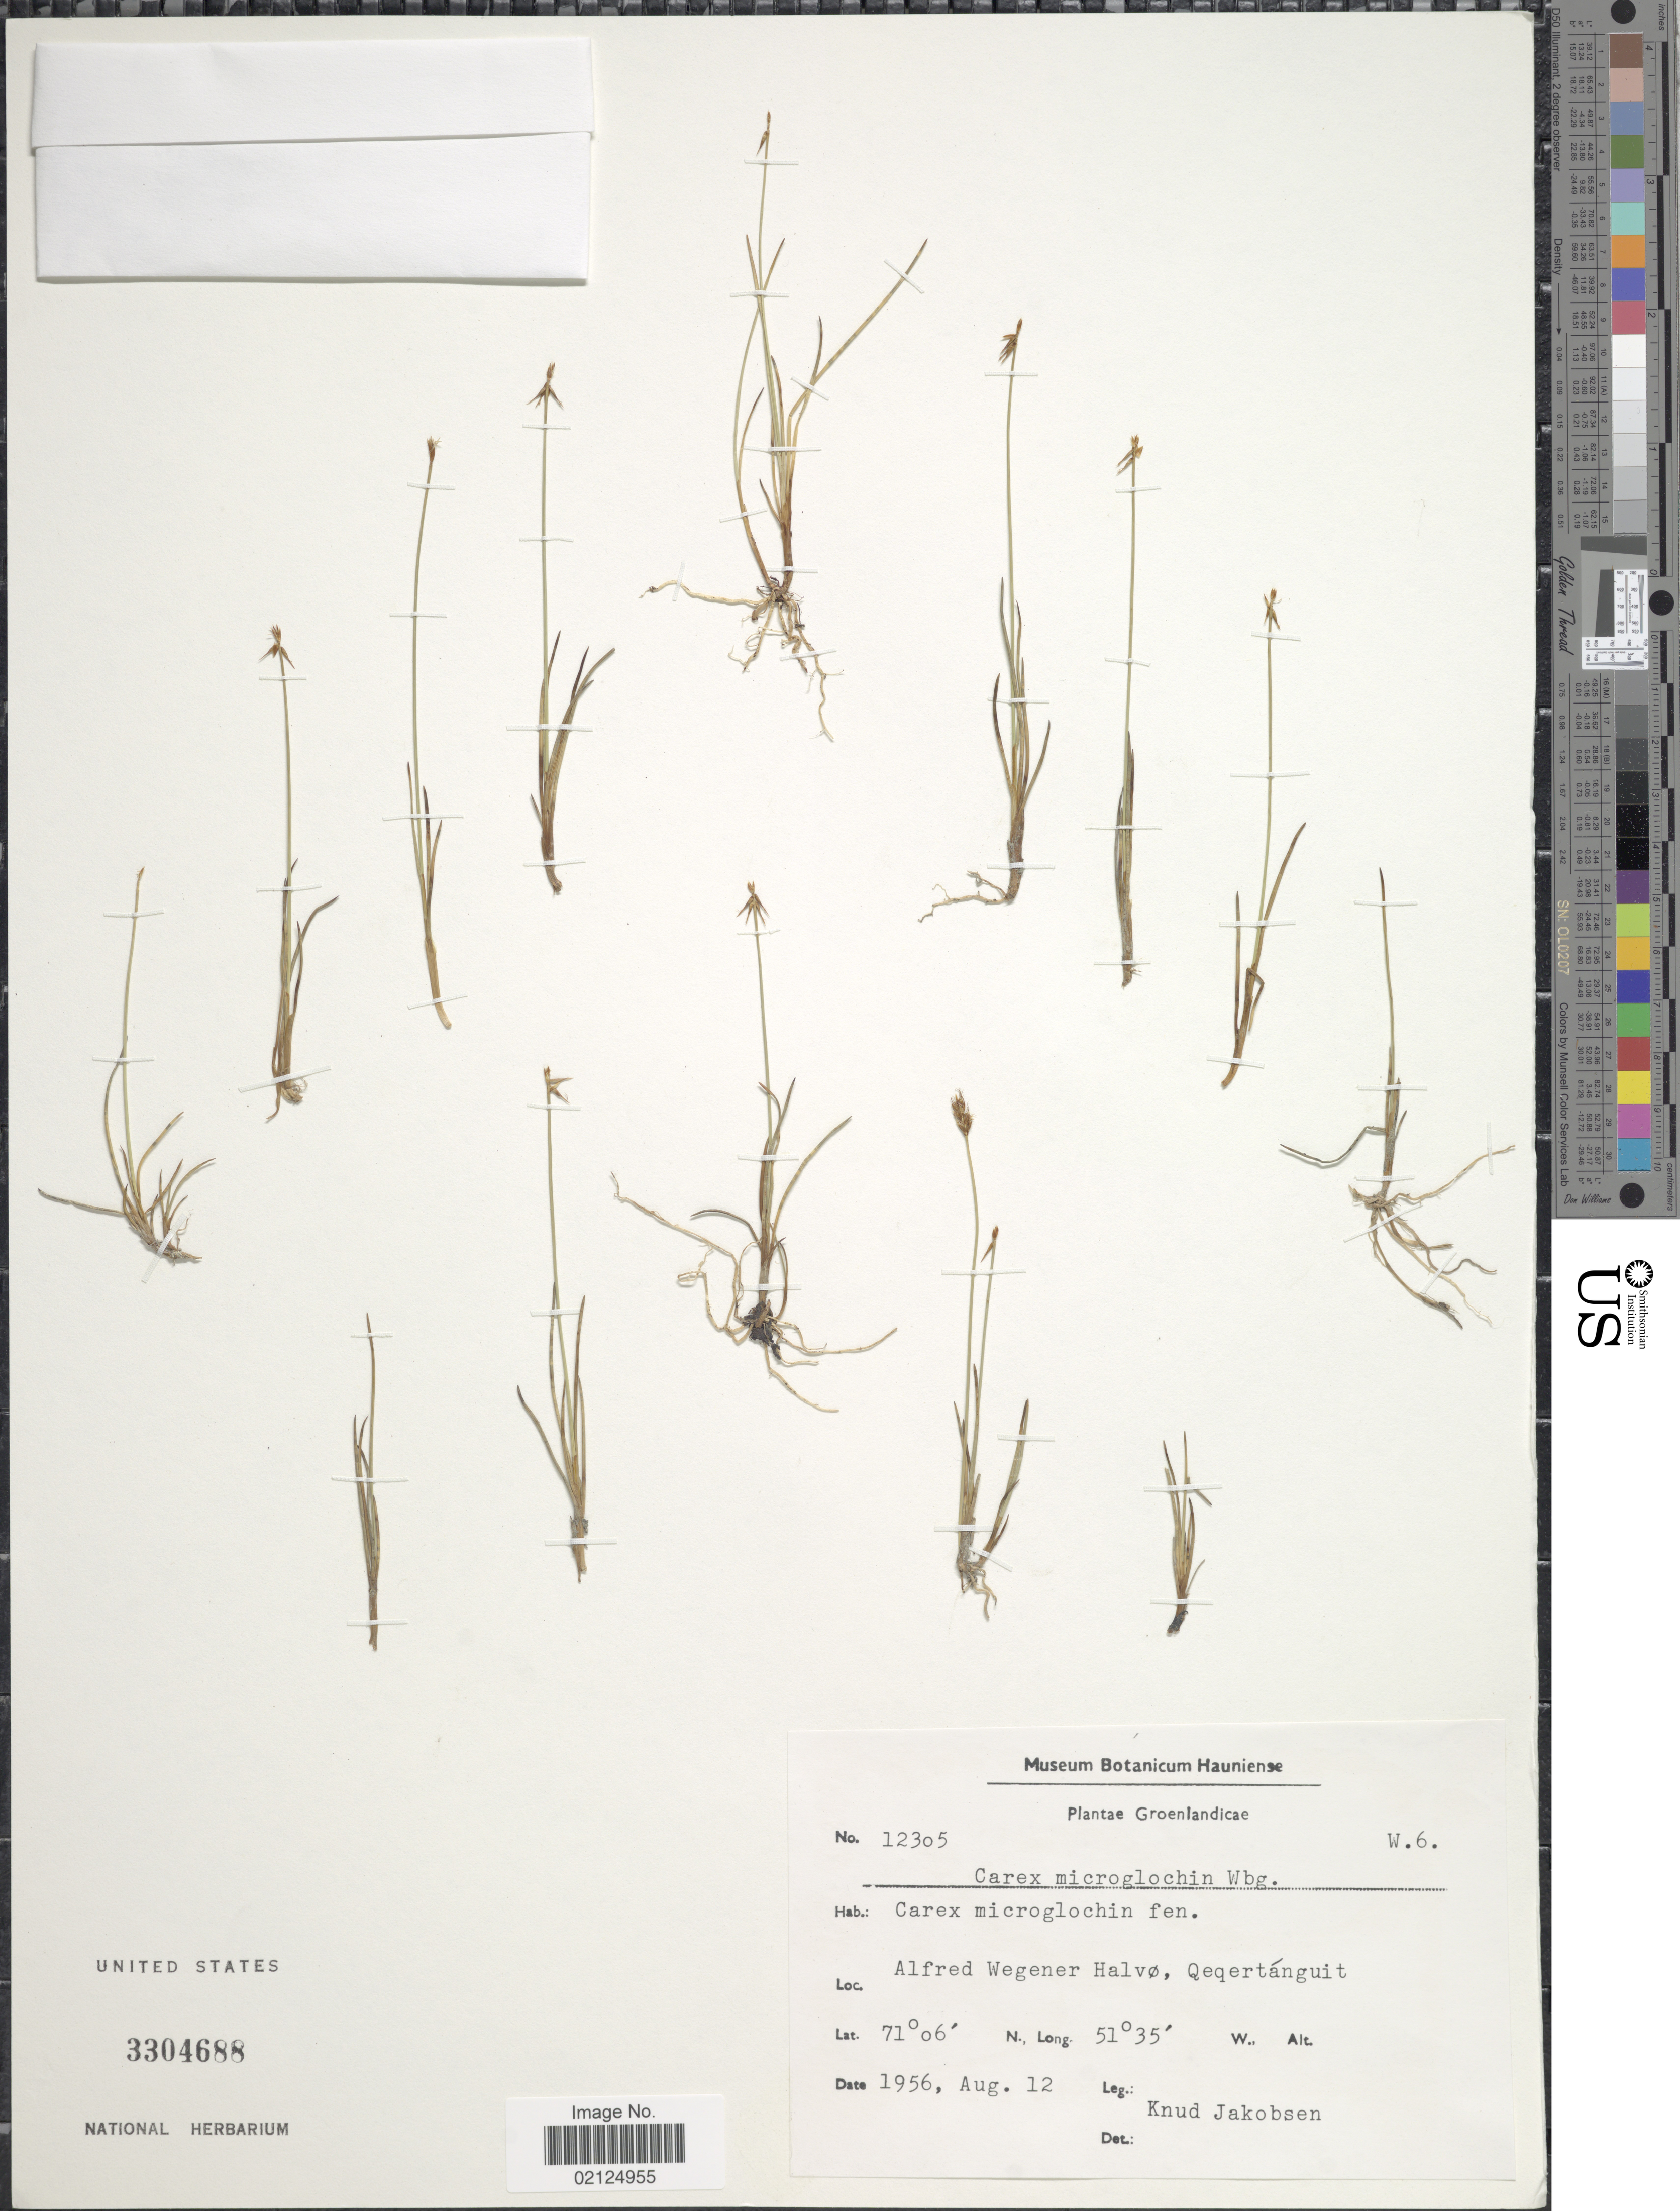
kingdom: Plantae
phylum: Tracheophyta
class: Liliopsida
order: Poales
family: Cyperaceae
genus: Carex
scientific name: Carex microglochin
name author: Wahlenb.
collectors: K. Jakobsen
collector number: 12305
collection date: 1956-08-12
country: Greenland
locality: Groenlandicae. Alfred Wegener Halvø, Qeqertanguit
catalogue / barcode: US 3304688